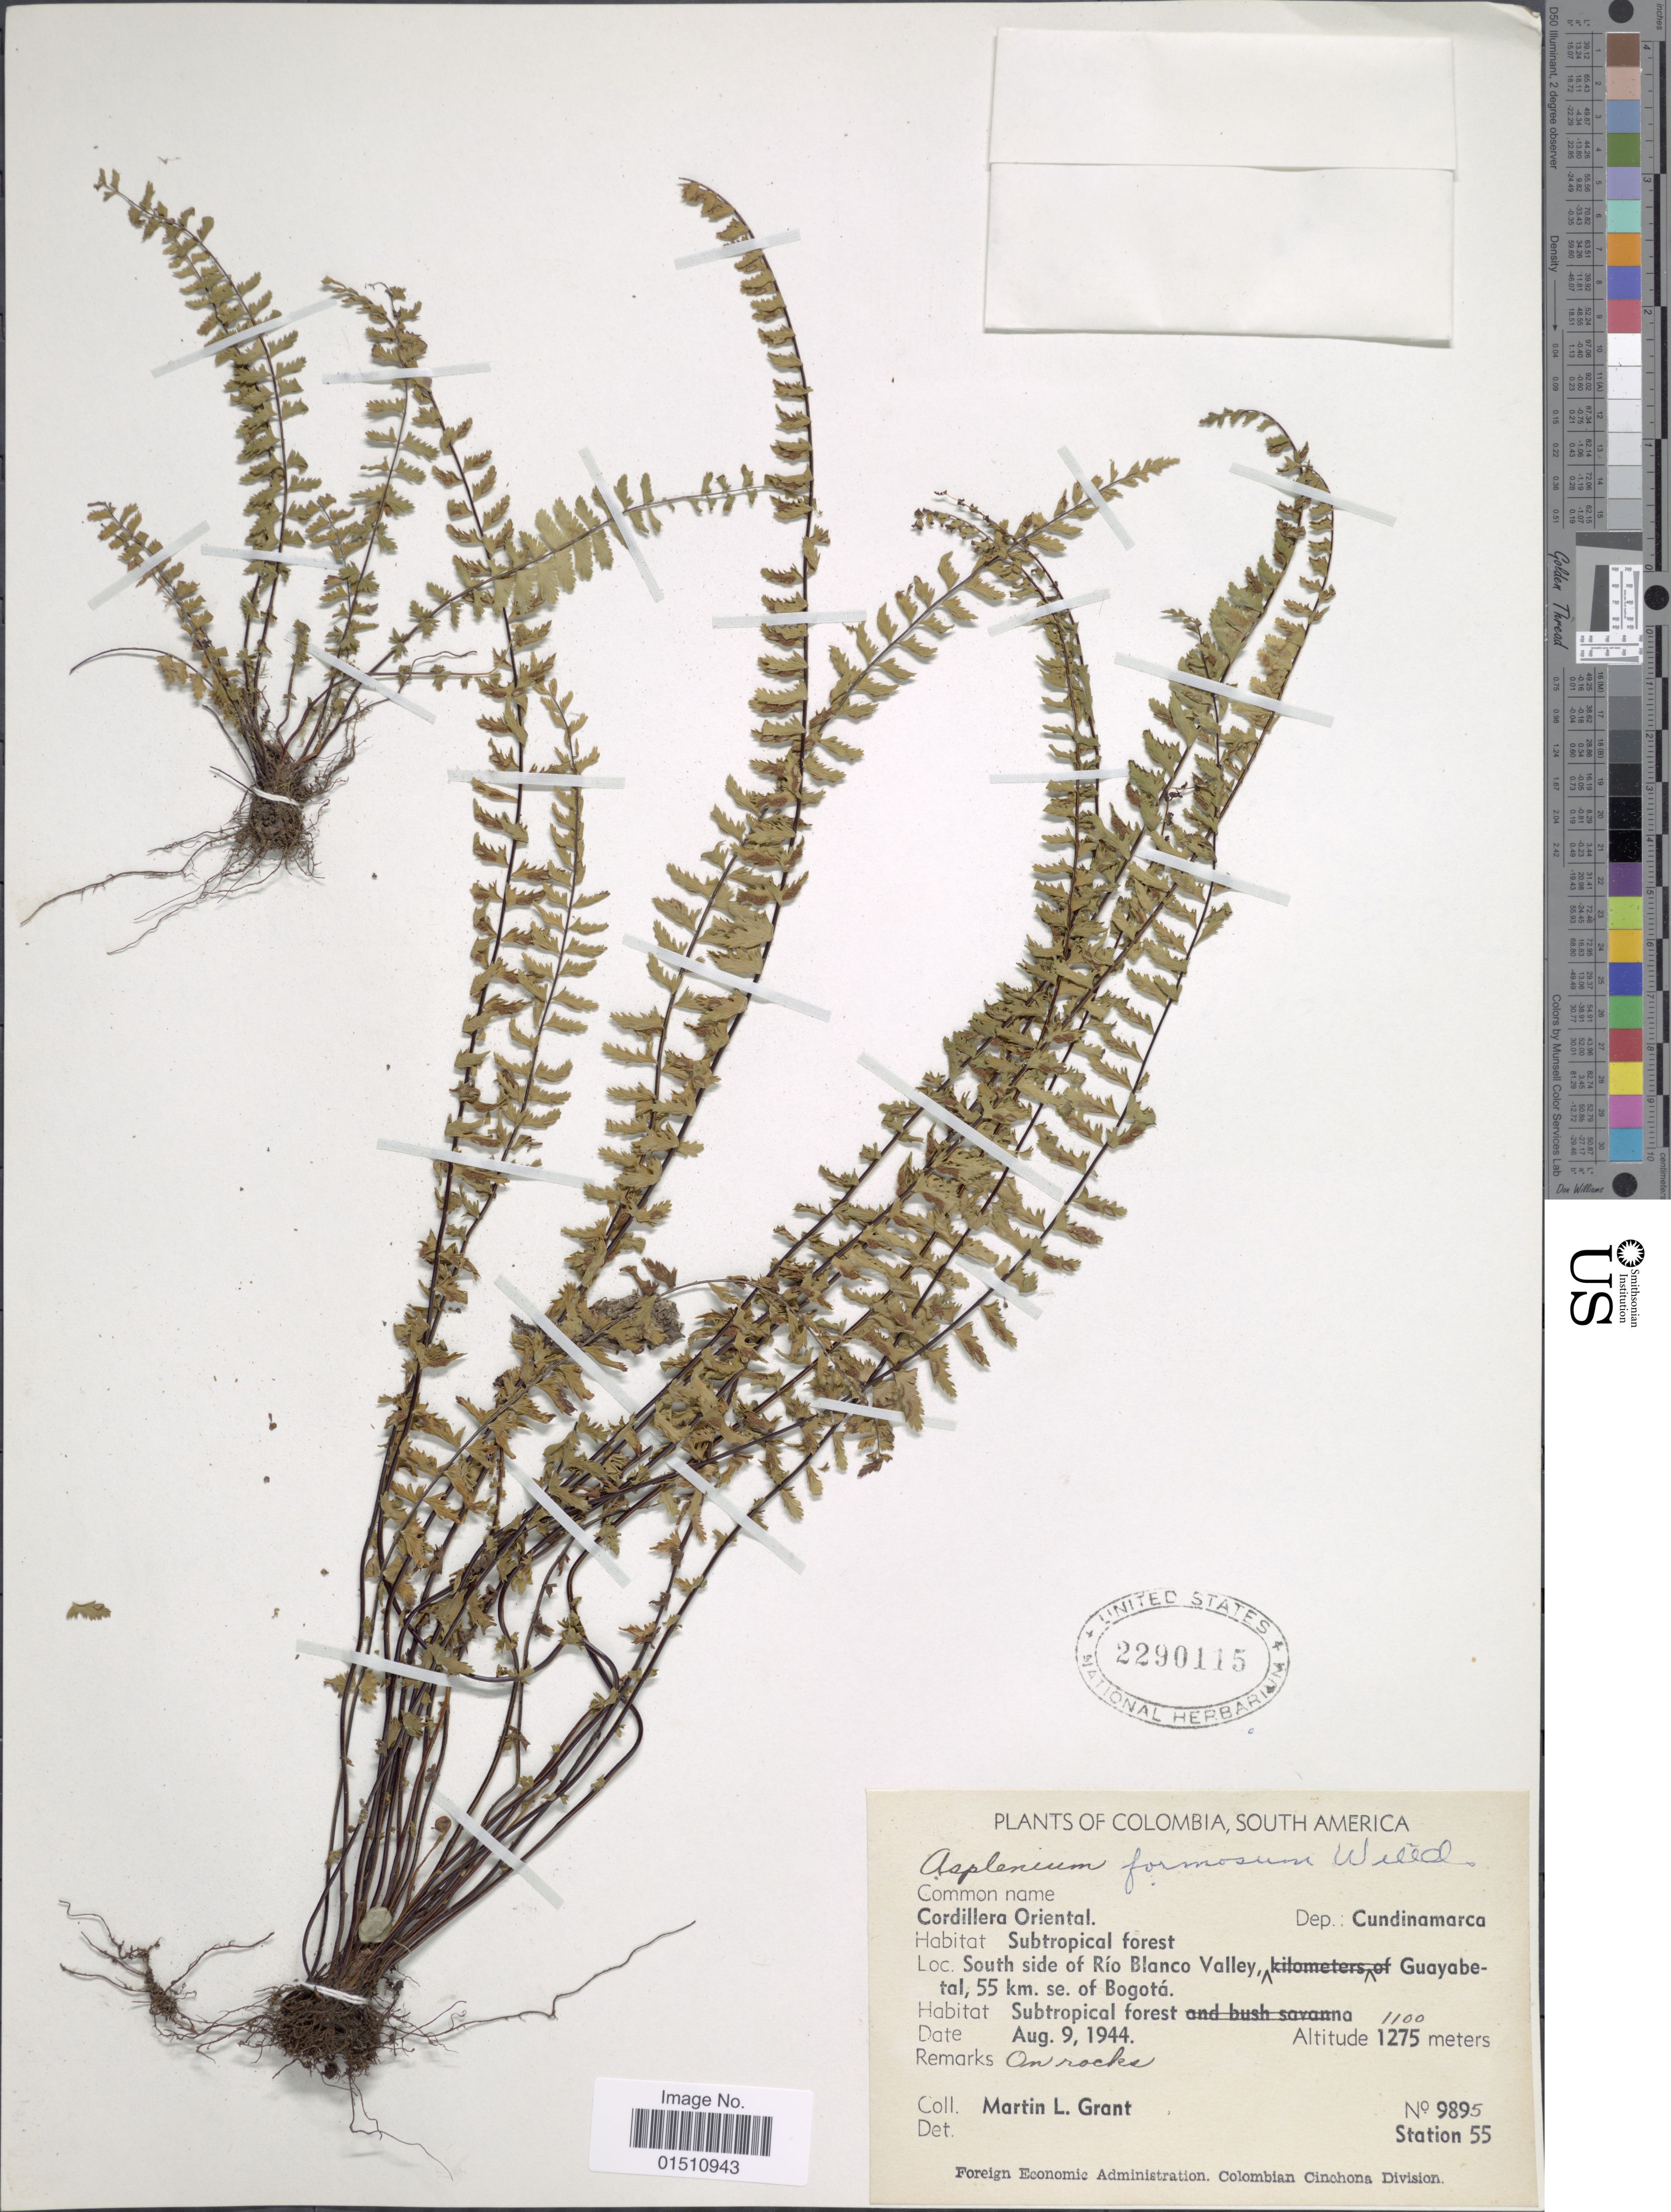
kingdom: Plantae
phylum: Tracheophyta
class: Polypodiopsida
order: Polypodiales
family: Aspleniaceae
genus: Asplenium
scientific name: Asplenium formosum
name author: Willd.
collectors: M. L. Grant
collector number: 9895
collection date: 1944-08-09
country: Colombia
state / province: Cundinamarca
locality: Colombia, South America, Cordillera Oriental, Dp. Cundinamarca, South side of Rio Blanco Valley, Guayabetal, 55 km. se. of Bogotá.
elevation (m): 1100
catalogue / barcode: US 2290115